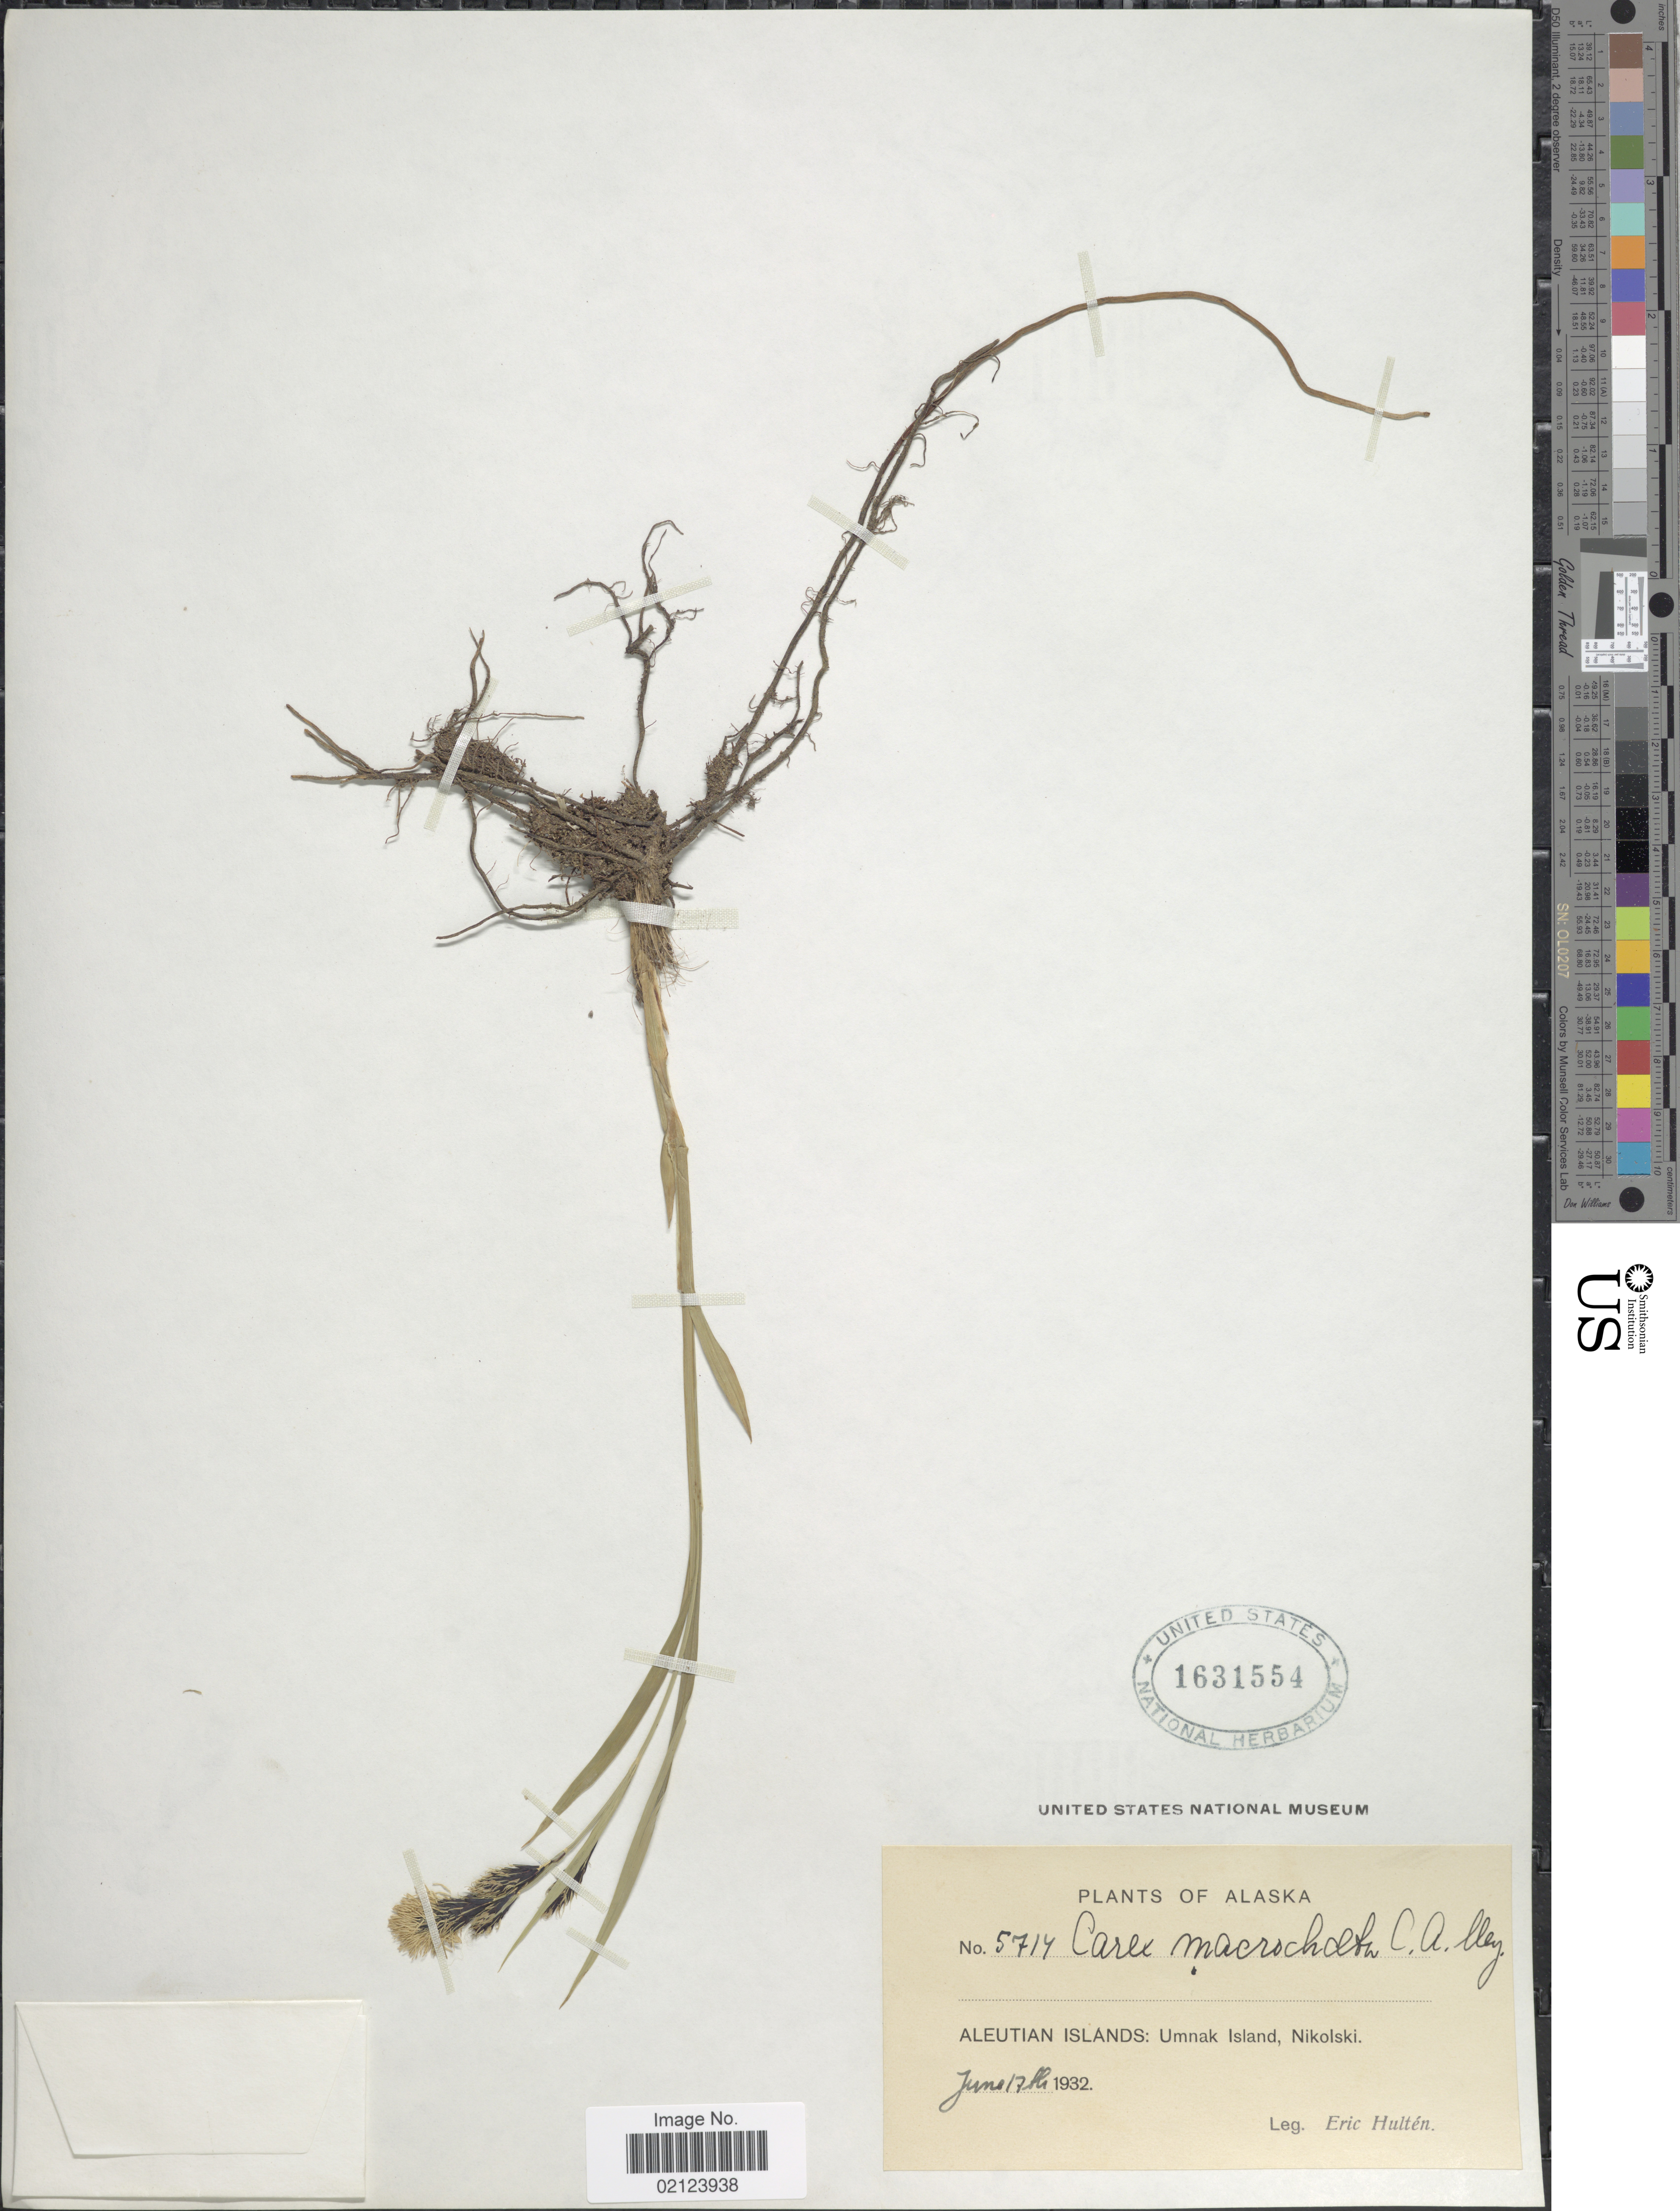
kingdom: Plantae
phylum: Tracheophyta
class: Liliopsida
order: Poales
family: Cyperaceae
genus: Carex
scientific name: Carex macrochaeta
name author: C.A. Mey.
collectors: E. G. Hultén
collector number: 5714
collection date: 1932-06-17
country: United States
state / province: Alaska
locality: Aleutian Islands: Umnal Island, Nikolski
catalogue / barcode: US 1631554